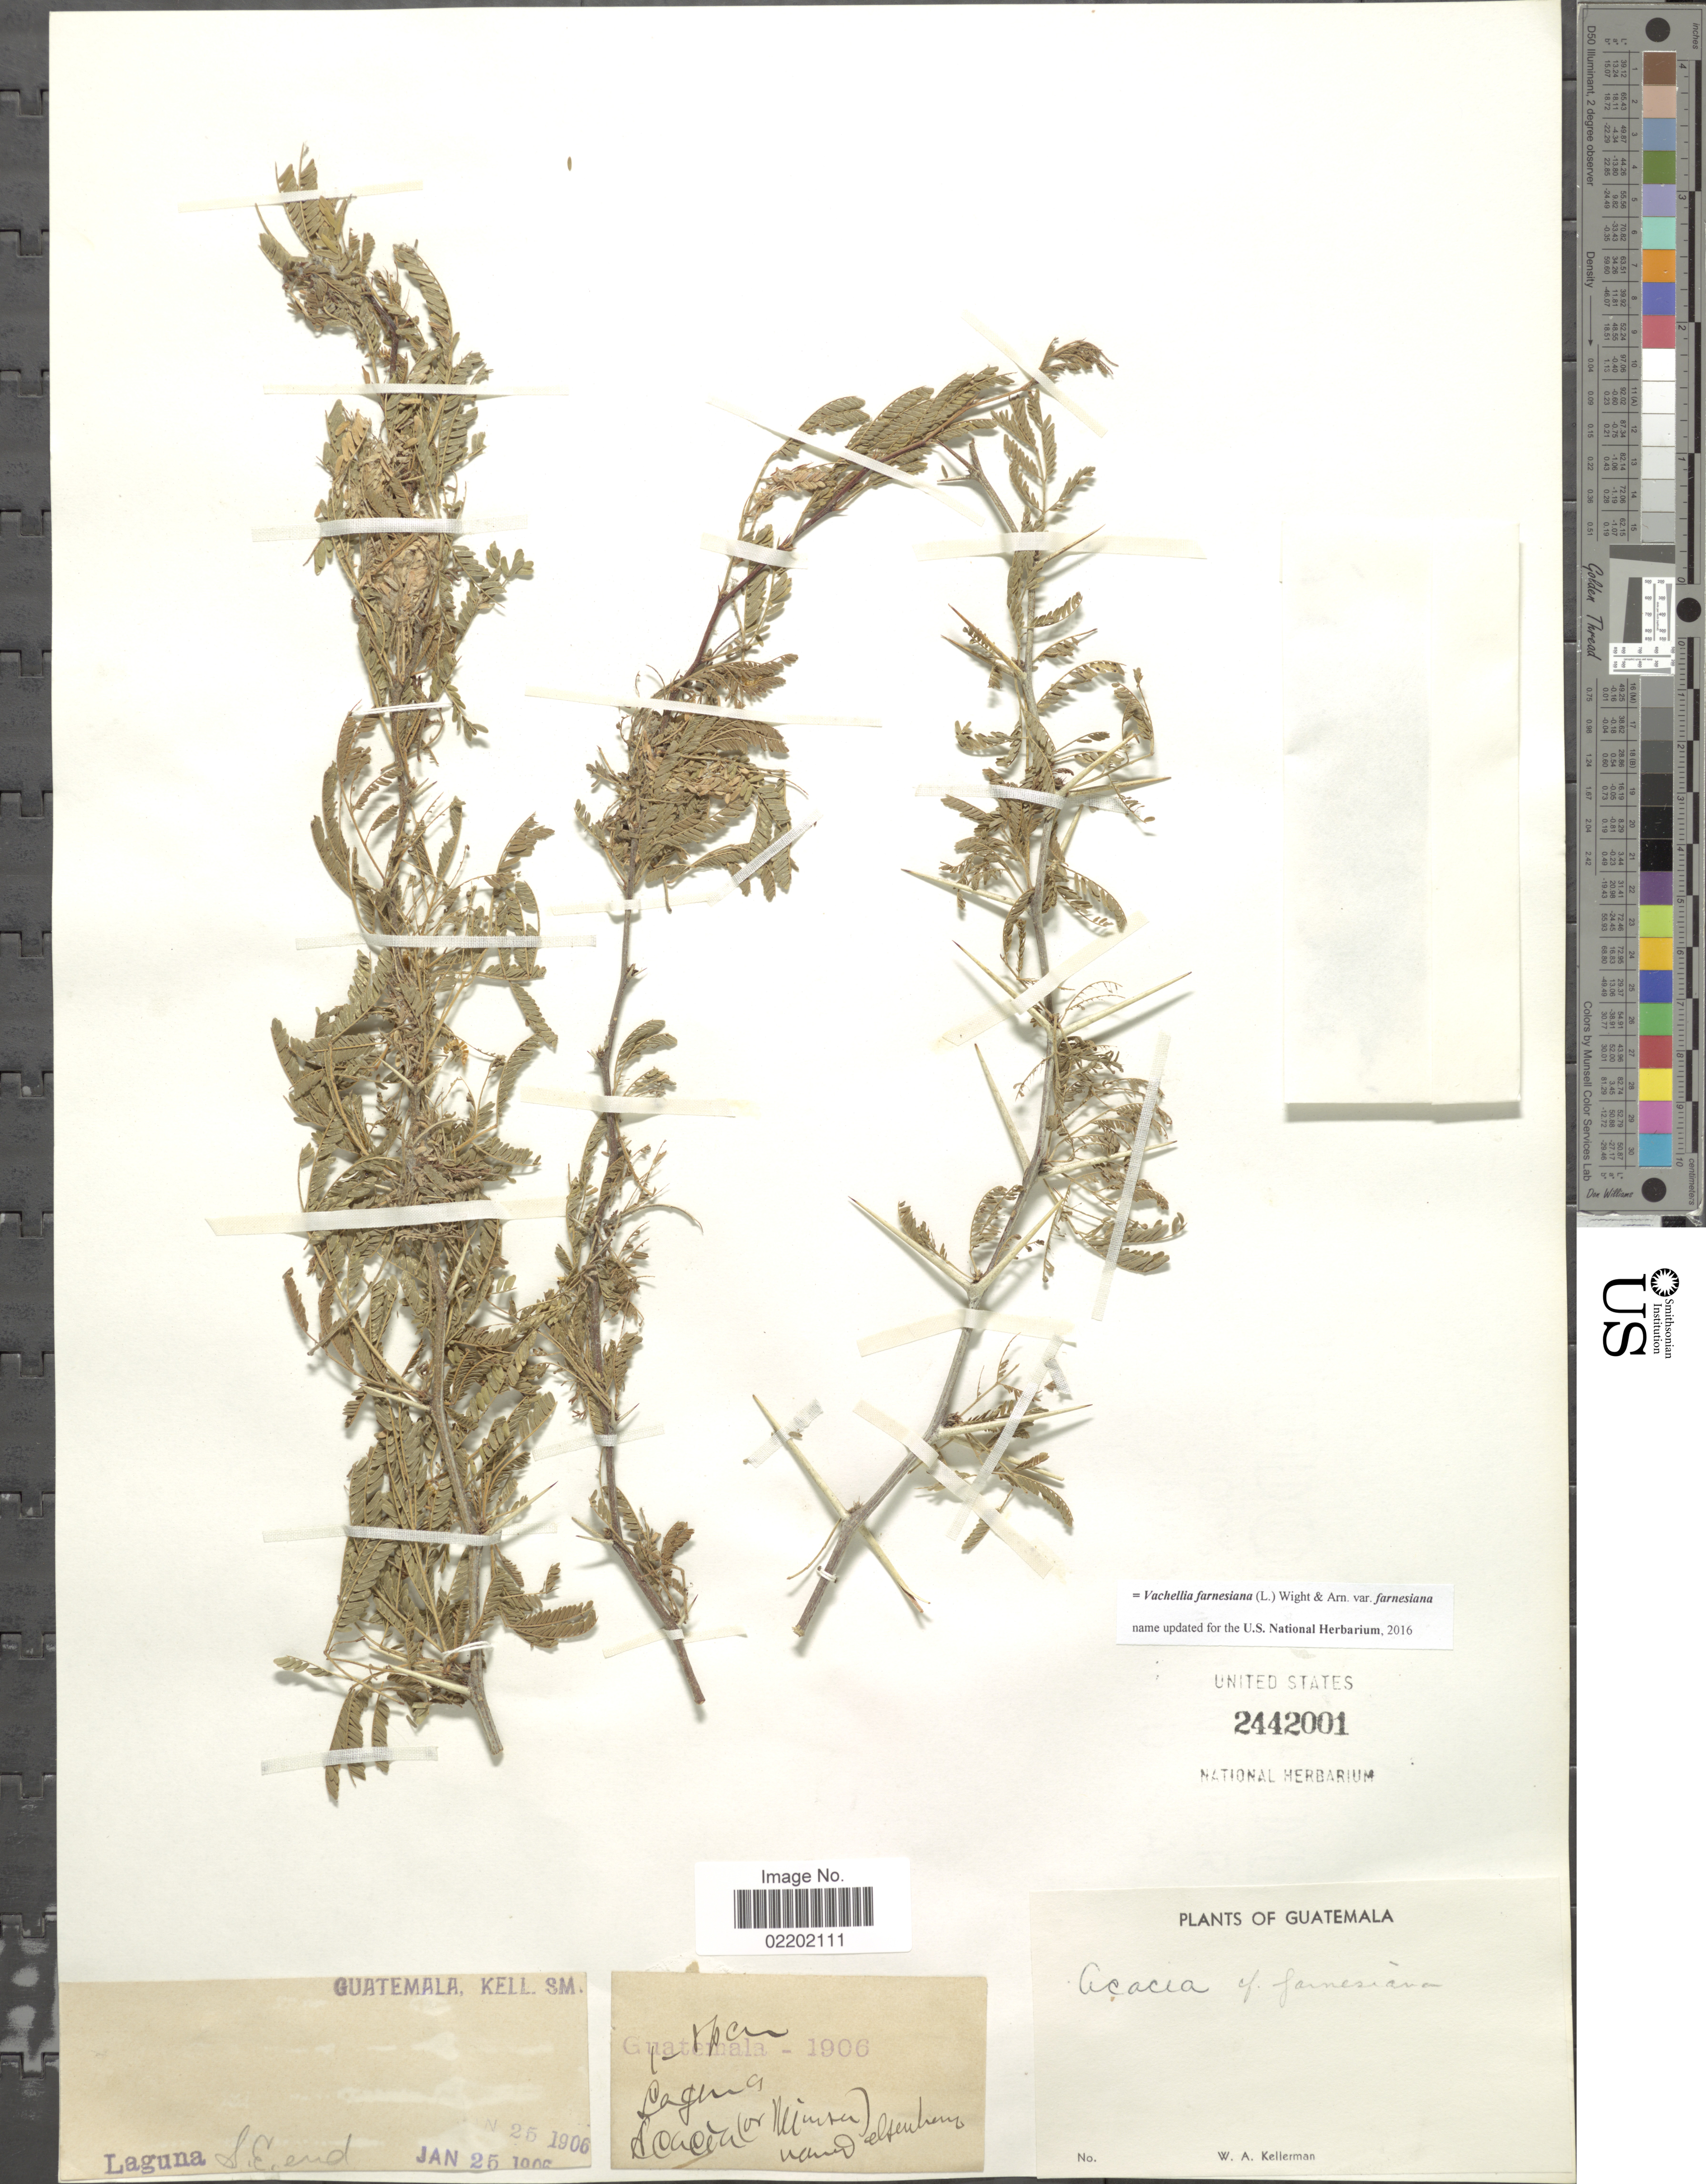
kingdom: Plantae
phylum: Tracheophyta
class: Magnoliopsida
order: Fabales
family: Fabaceae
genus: Vachellia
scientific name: Vachellia farnesiana var. farnesiana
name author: (L.) Wight & Arn.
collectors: W. Kellerman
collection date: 1906-01-25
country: Guatemala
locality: Laguna S.E. end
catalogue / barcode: US 2442001